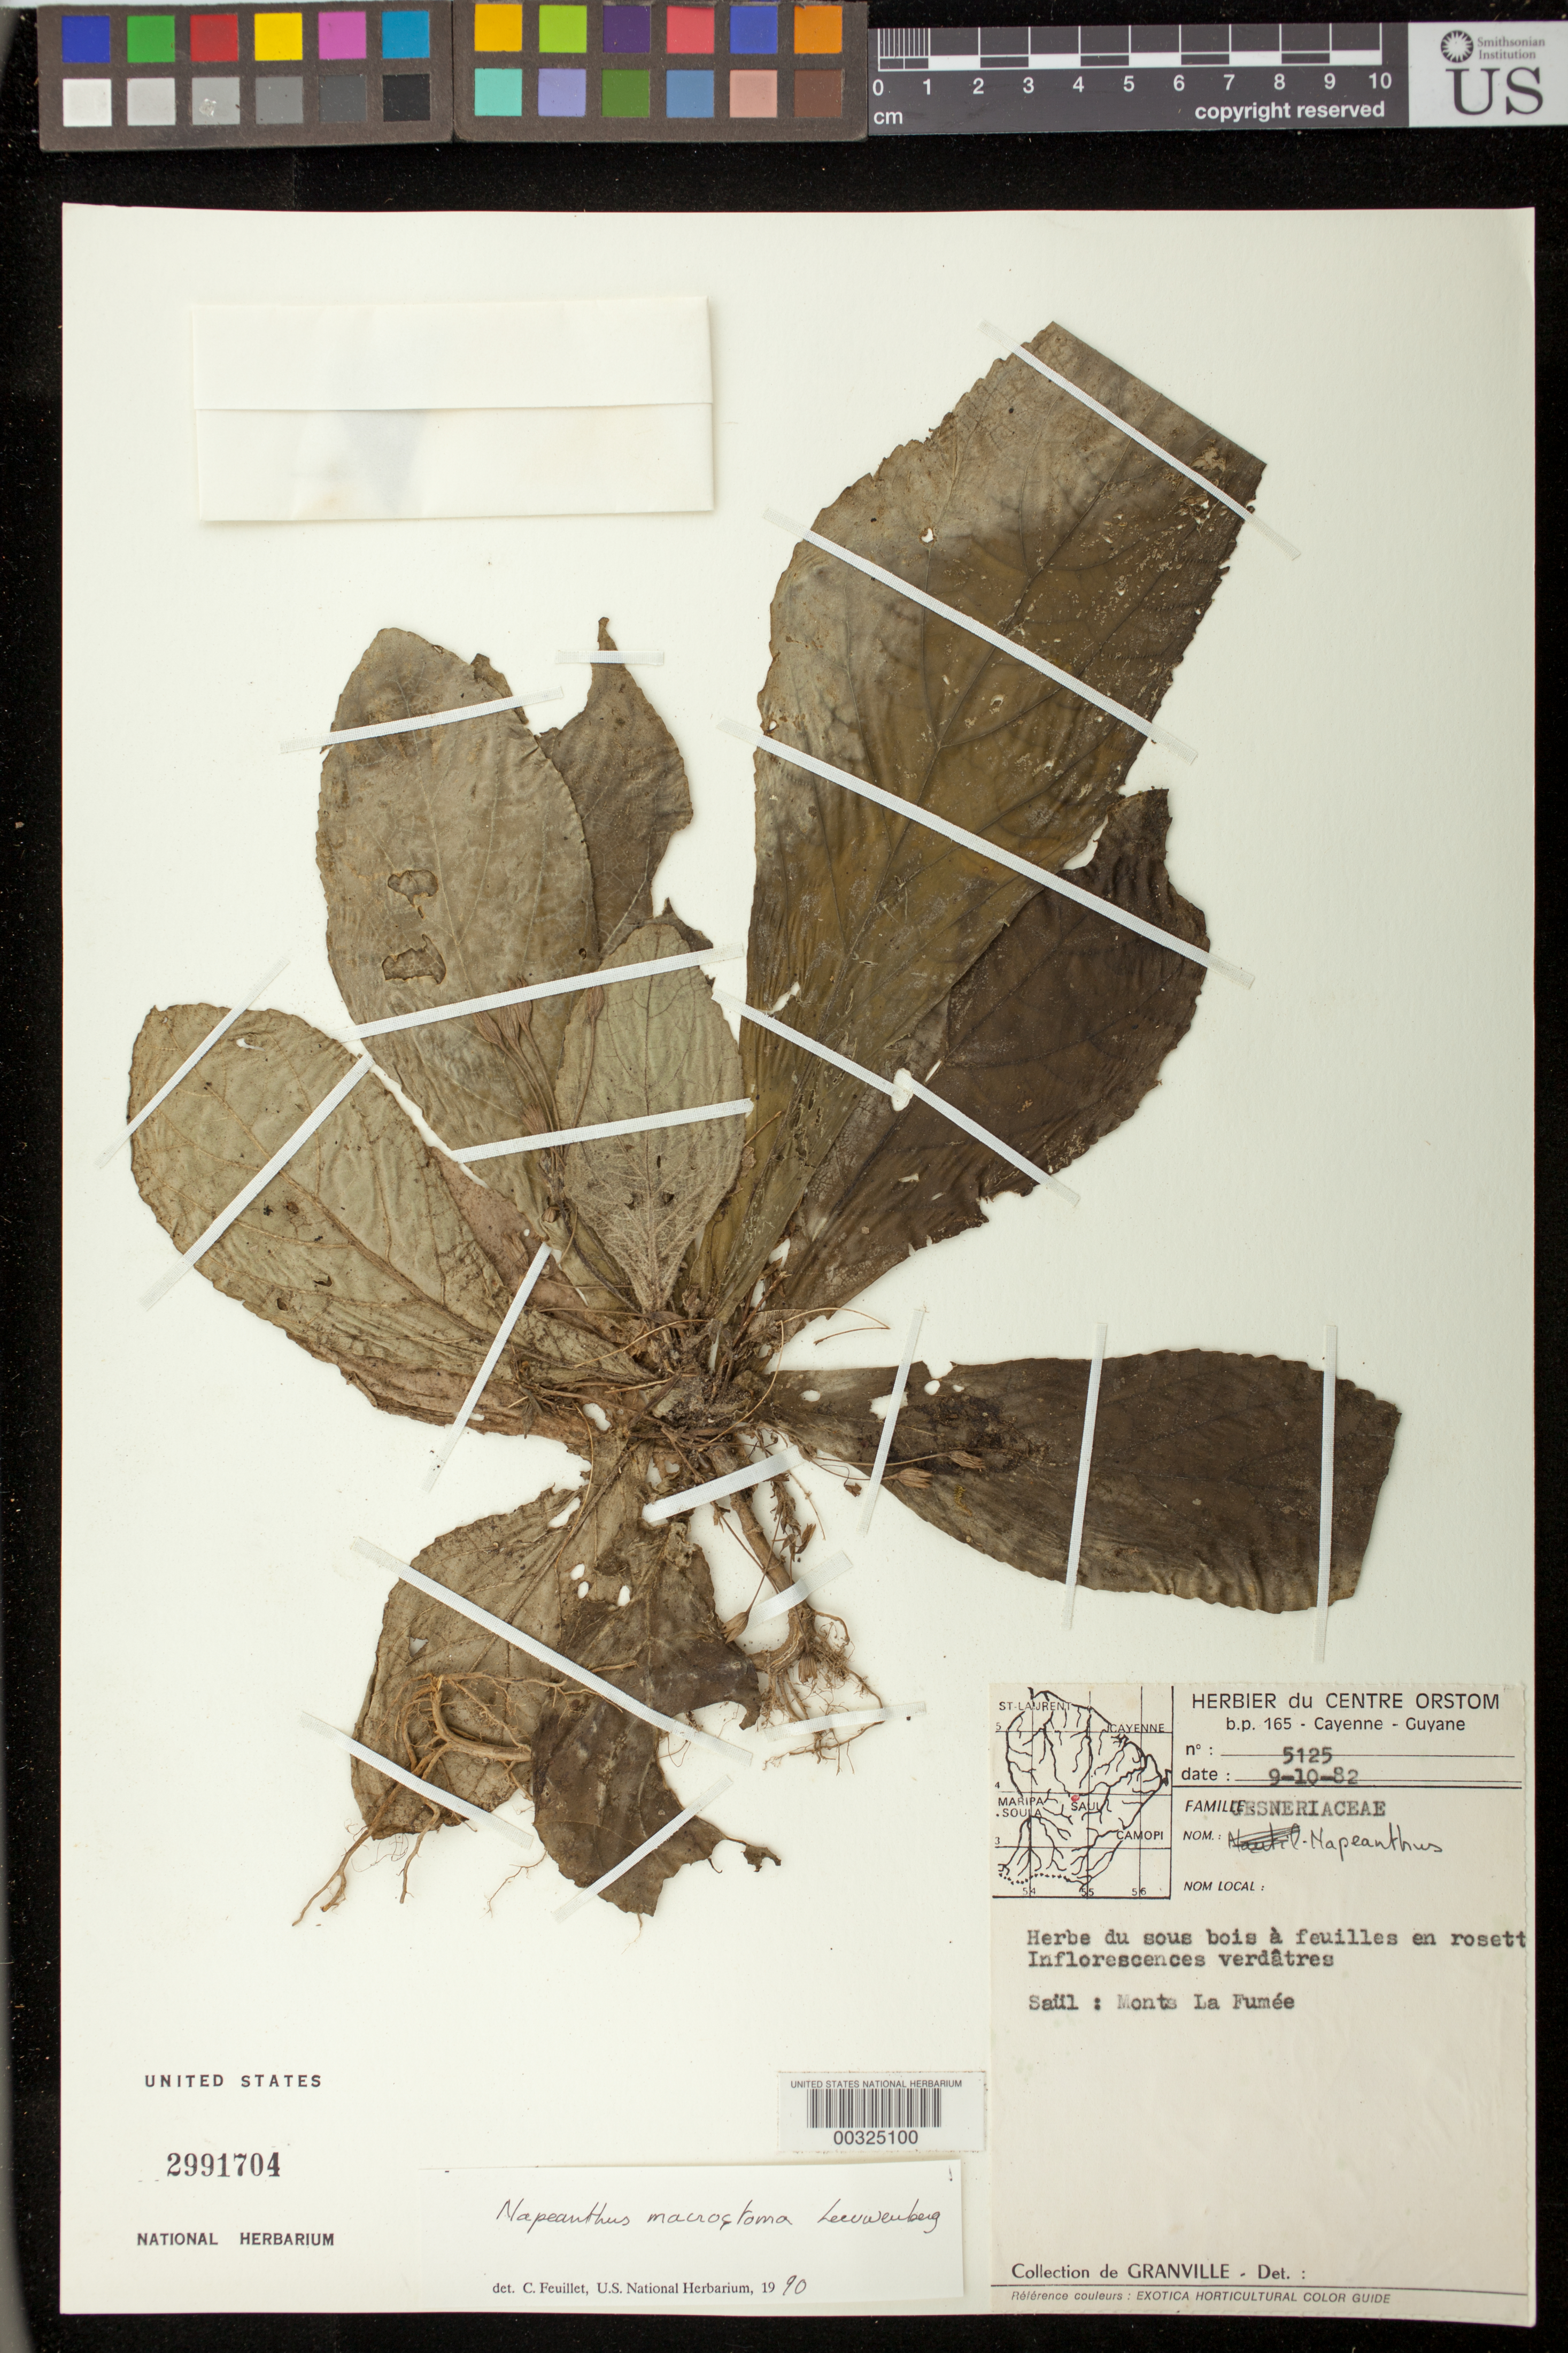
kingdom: Plantae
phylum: Tracheophyta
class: Magnoliopsida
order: Lamiales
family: Gesneriaceae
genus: Napeanthus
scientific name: Napeanthus macrostoma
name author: Leeuwenb.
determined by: Feuillet, C.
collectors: J.-J. de Granville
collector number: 5125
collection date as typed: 09 Oct 1982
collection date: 1982-10-09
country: French Guiana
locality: Saül: Monts La Fumée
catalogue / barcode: US 2991704